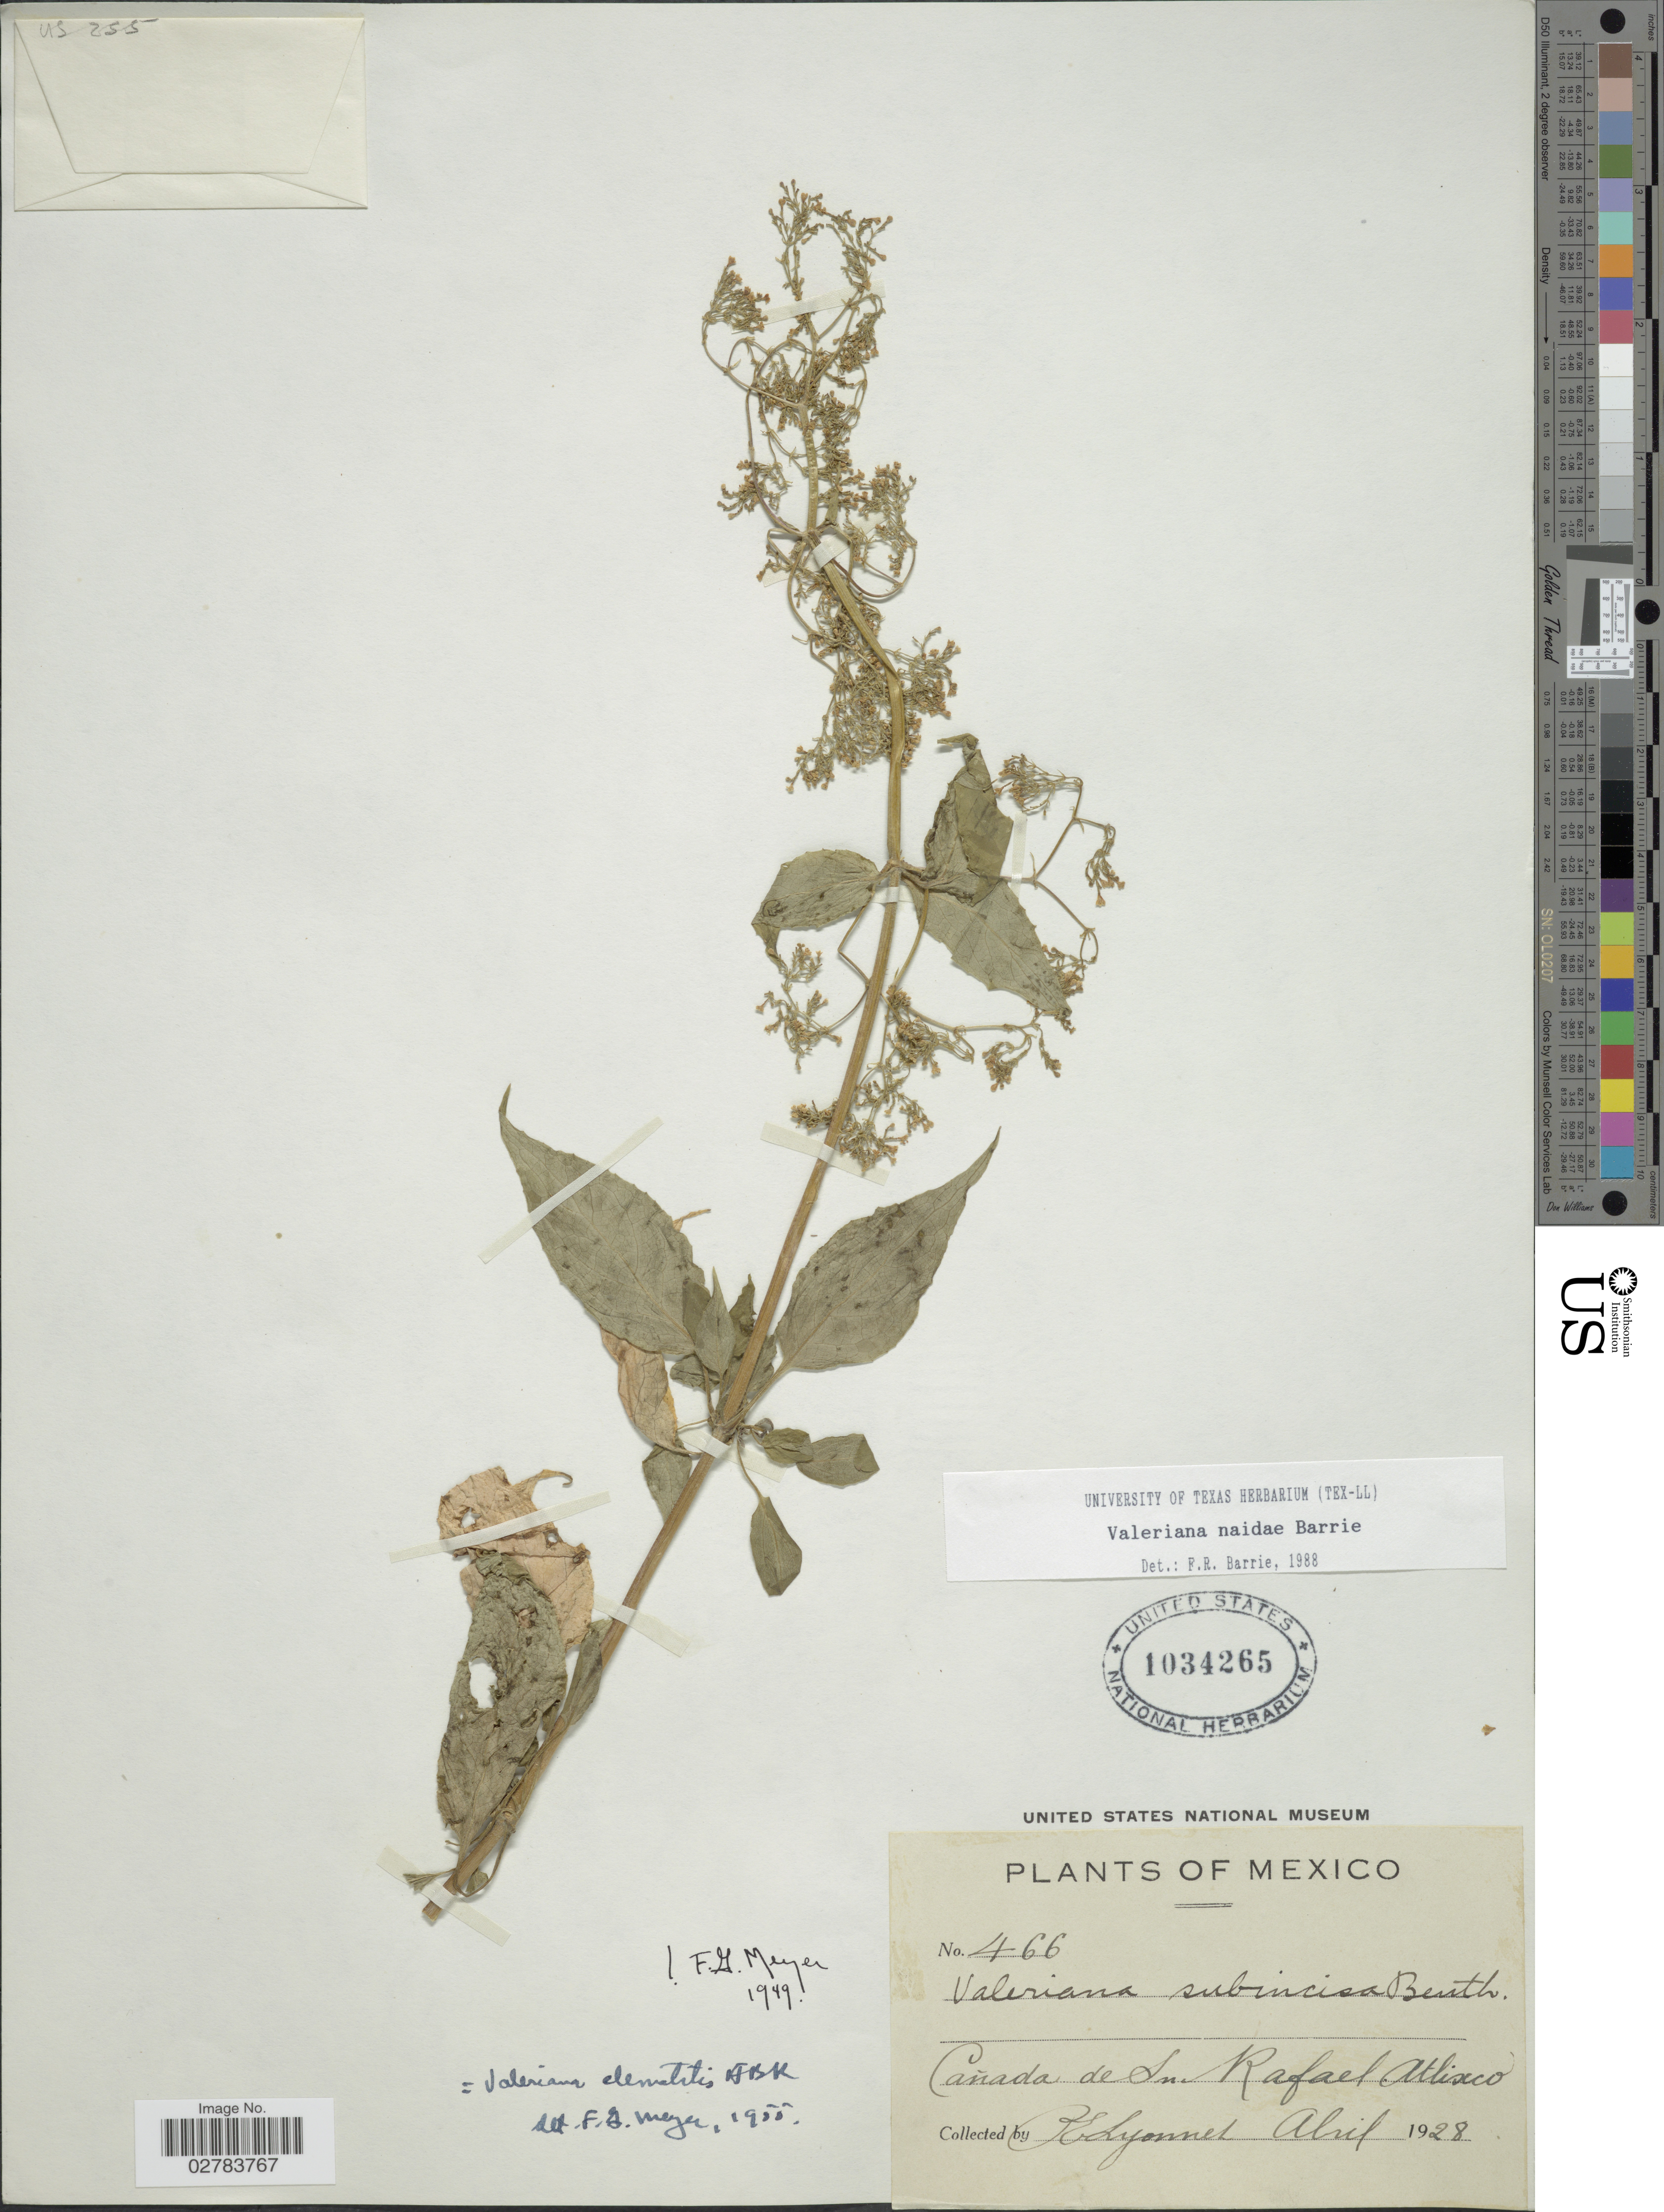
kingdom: Plantae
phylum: Tracheophyta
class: Magnoliopsida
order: Dipsacales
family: Caprifoliaceae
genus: Valeriana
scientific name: Valeriana naidae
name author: Barrie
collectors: P. Lyonnet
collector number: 466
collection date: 1928-04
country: Mexico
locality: Cañada de Sn. Rafael Atlixco.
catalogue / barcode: US 1034265